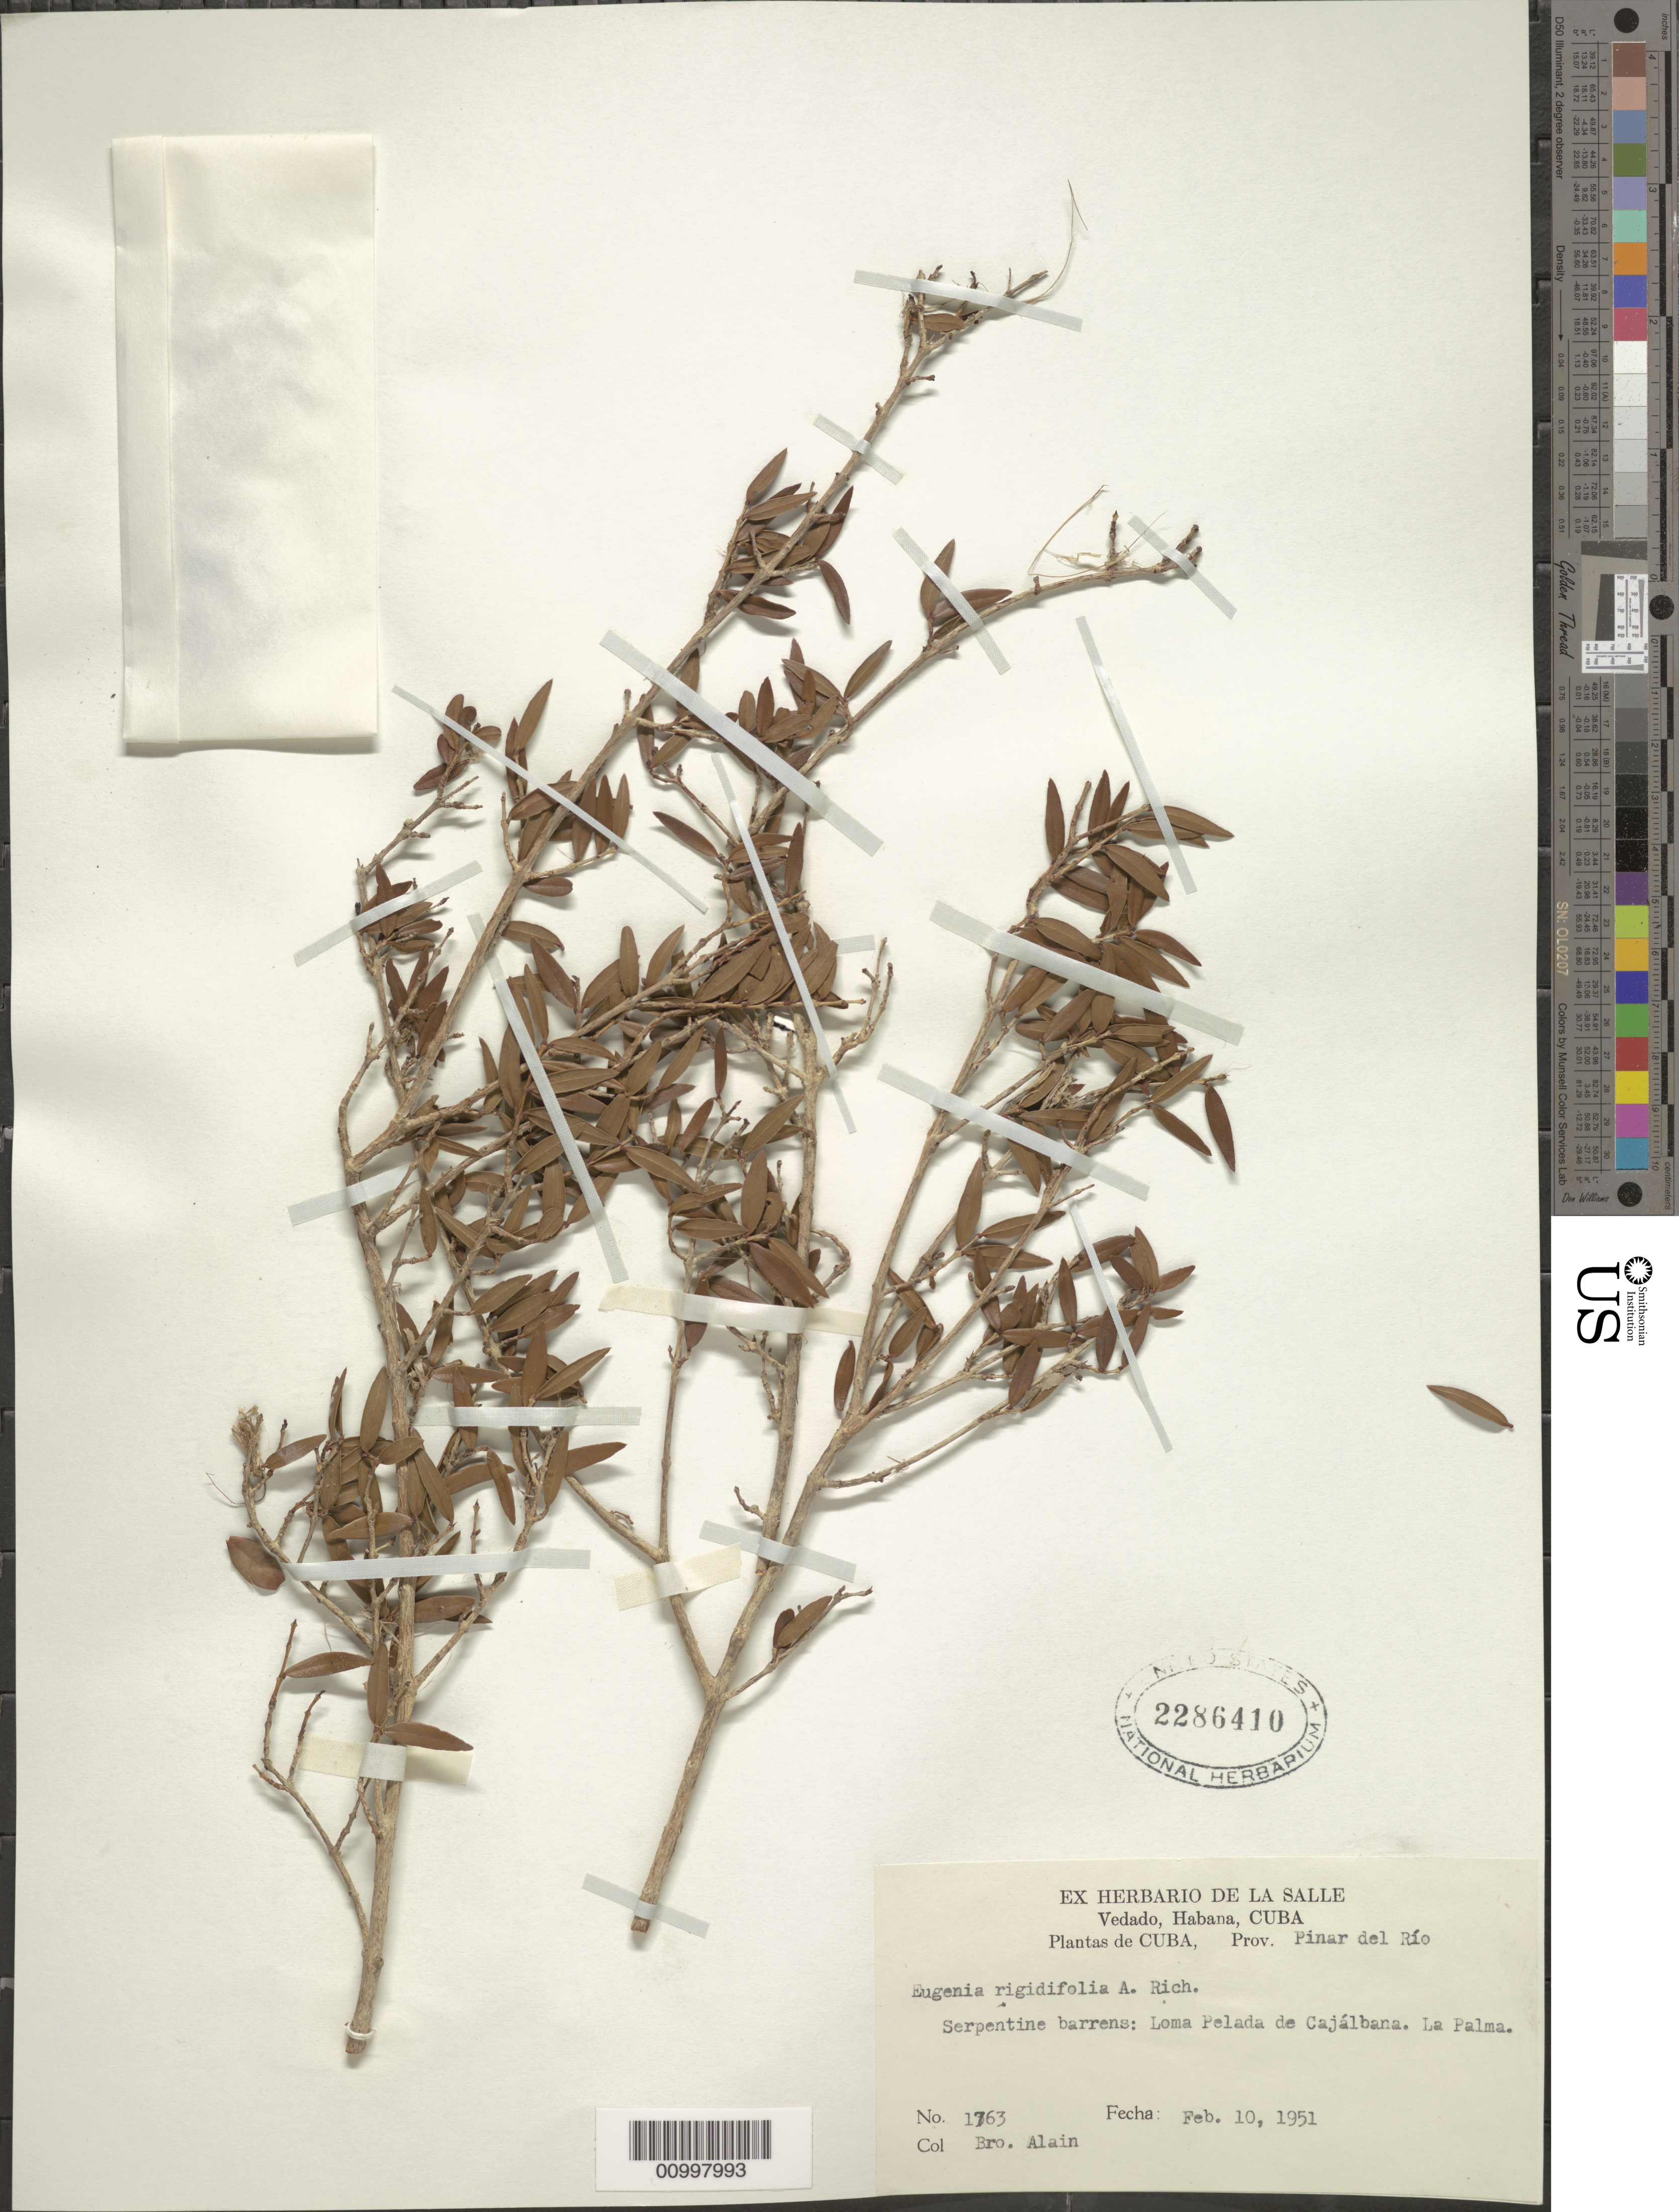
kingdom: Plantae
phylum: Tracheophyta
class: Magnoliopsida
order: Myrtales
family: Myrtaceae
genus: Eugenia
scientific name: Eugenia rigidifolia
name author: A. Rich.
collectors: A. H. Liogier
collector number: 1763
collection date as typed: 10 Feb 1951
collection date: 1951-02-10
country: Cuba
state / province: Pinar del Rio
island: Cuba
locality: Loma Pelada de Cajalbana La Palma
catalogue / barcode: US 2286410